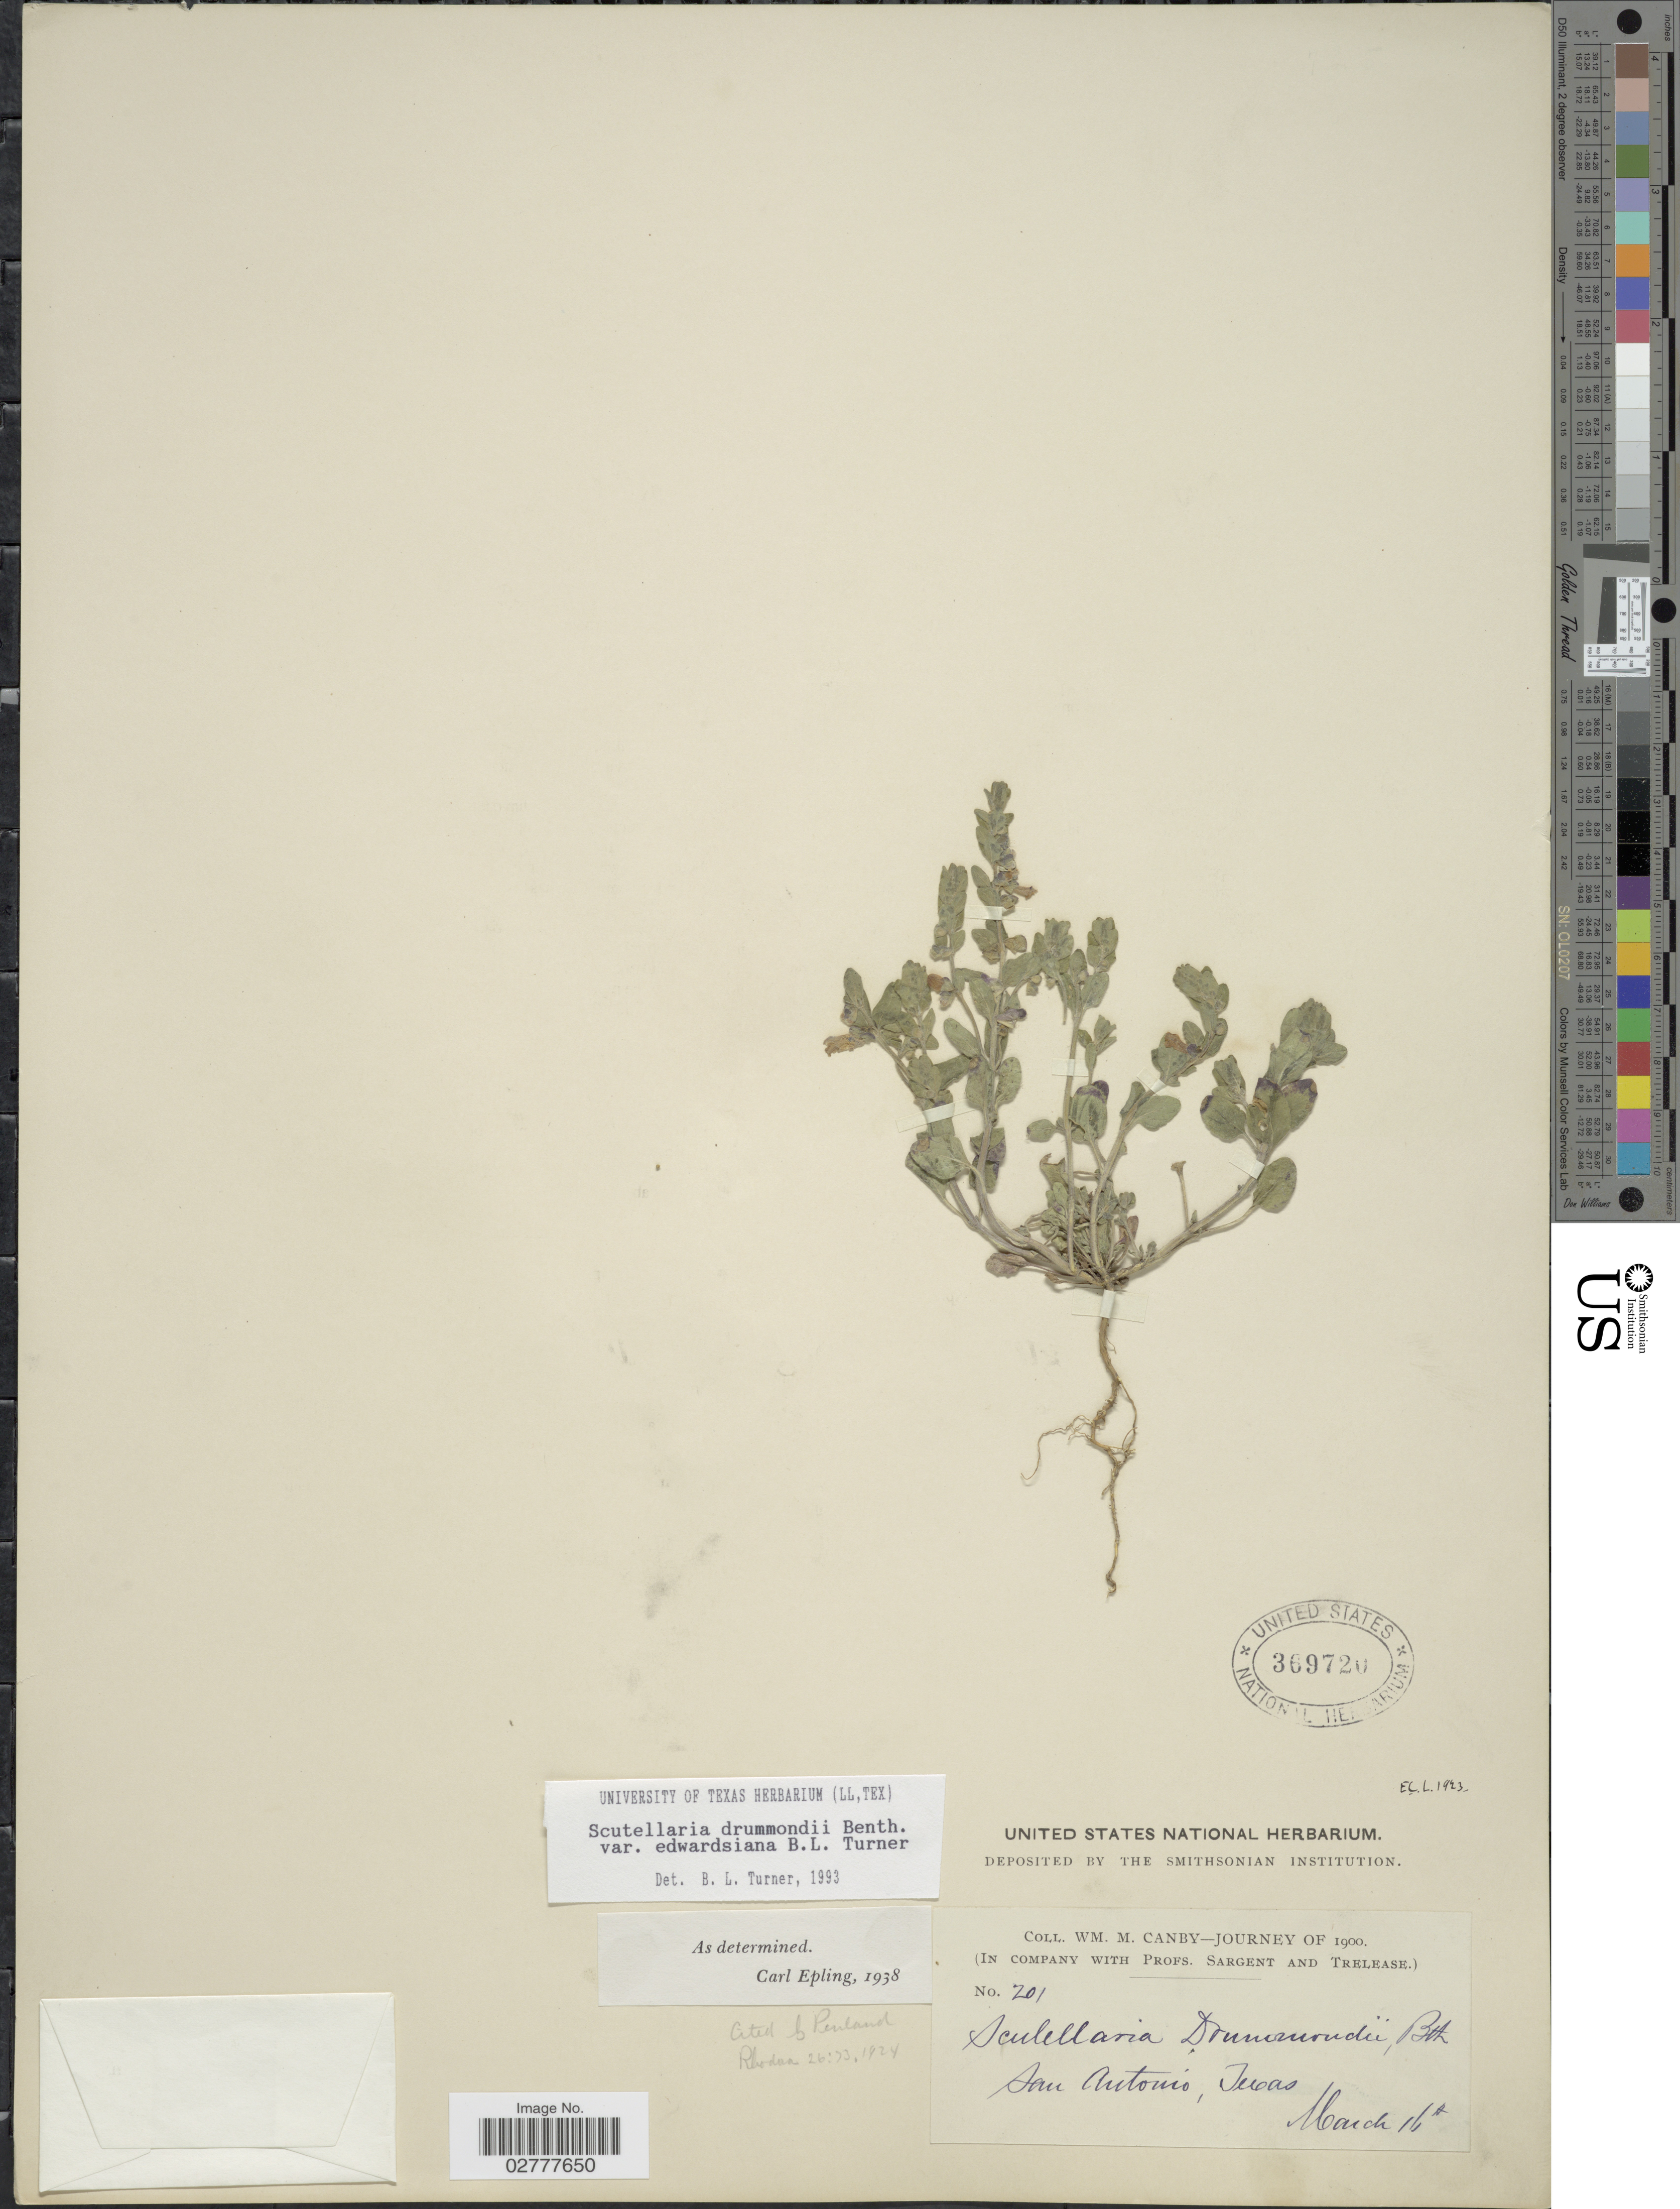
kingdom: Plantae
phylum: Tracheophyta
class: Magnoliopsida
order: Lamiales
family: Lamiaceae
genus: Scutellaria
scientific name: Scutellaria drummondii var. edwardsiana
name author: Benth.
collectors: W. M. Canby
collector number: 201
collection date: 1900-03-11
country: United States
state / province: Texas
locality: San Antonio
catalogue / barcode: US 369720